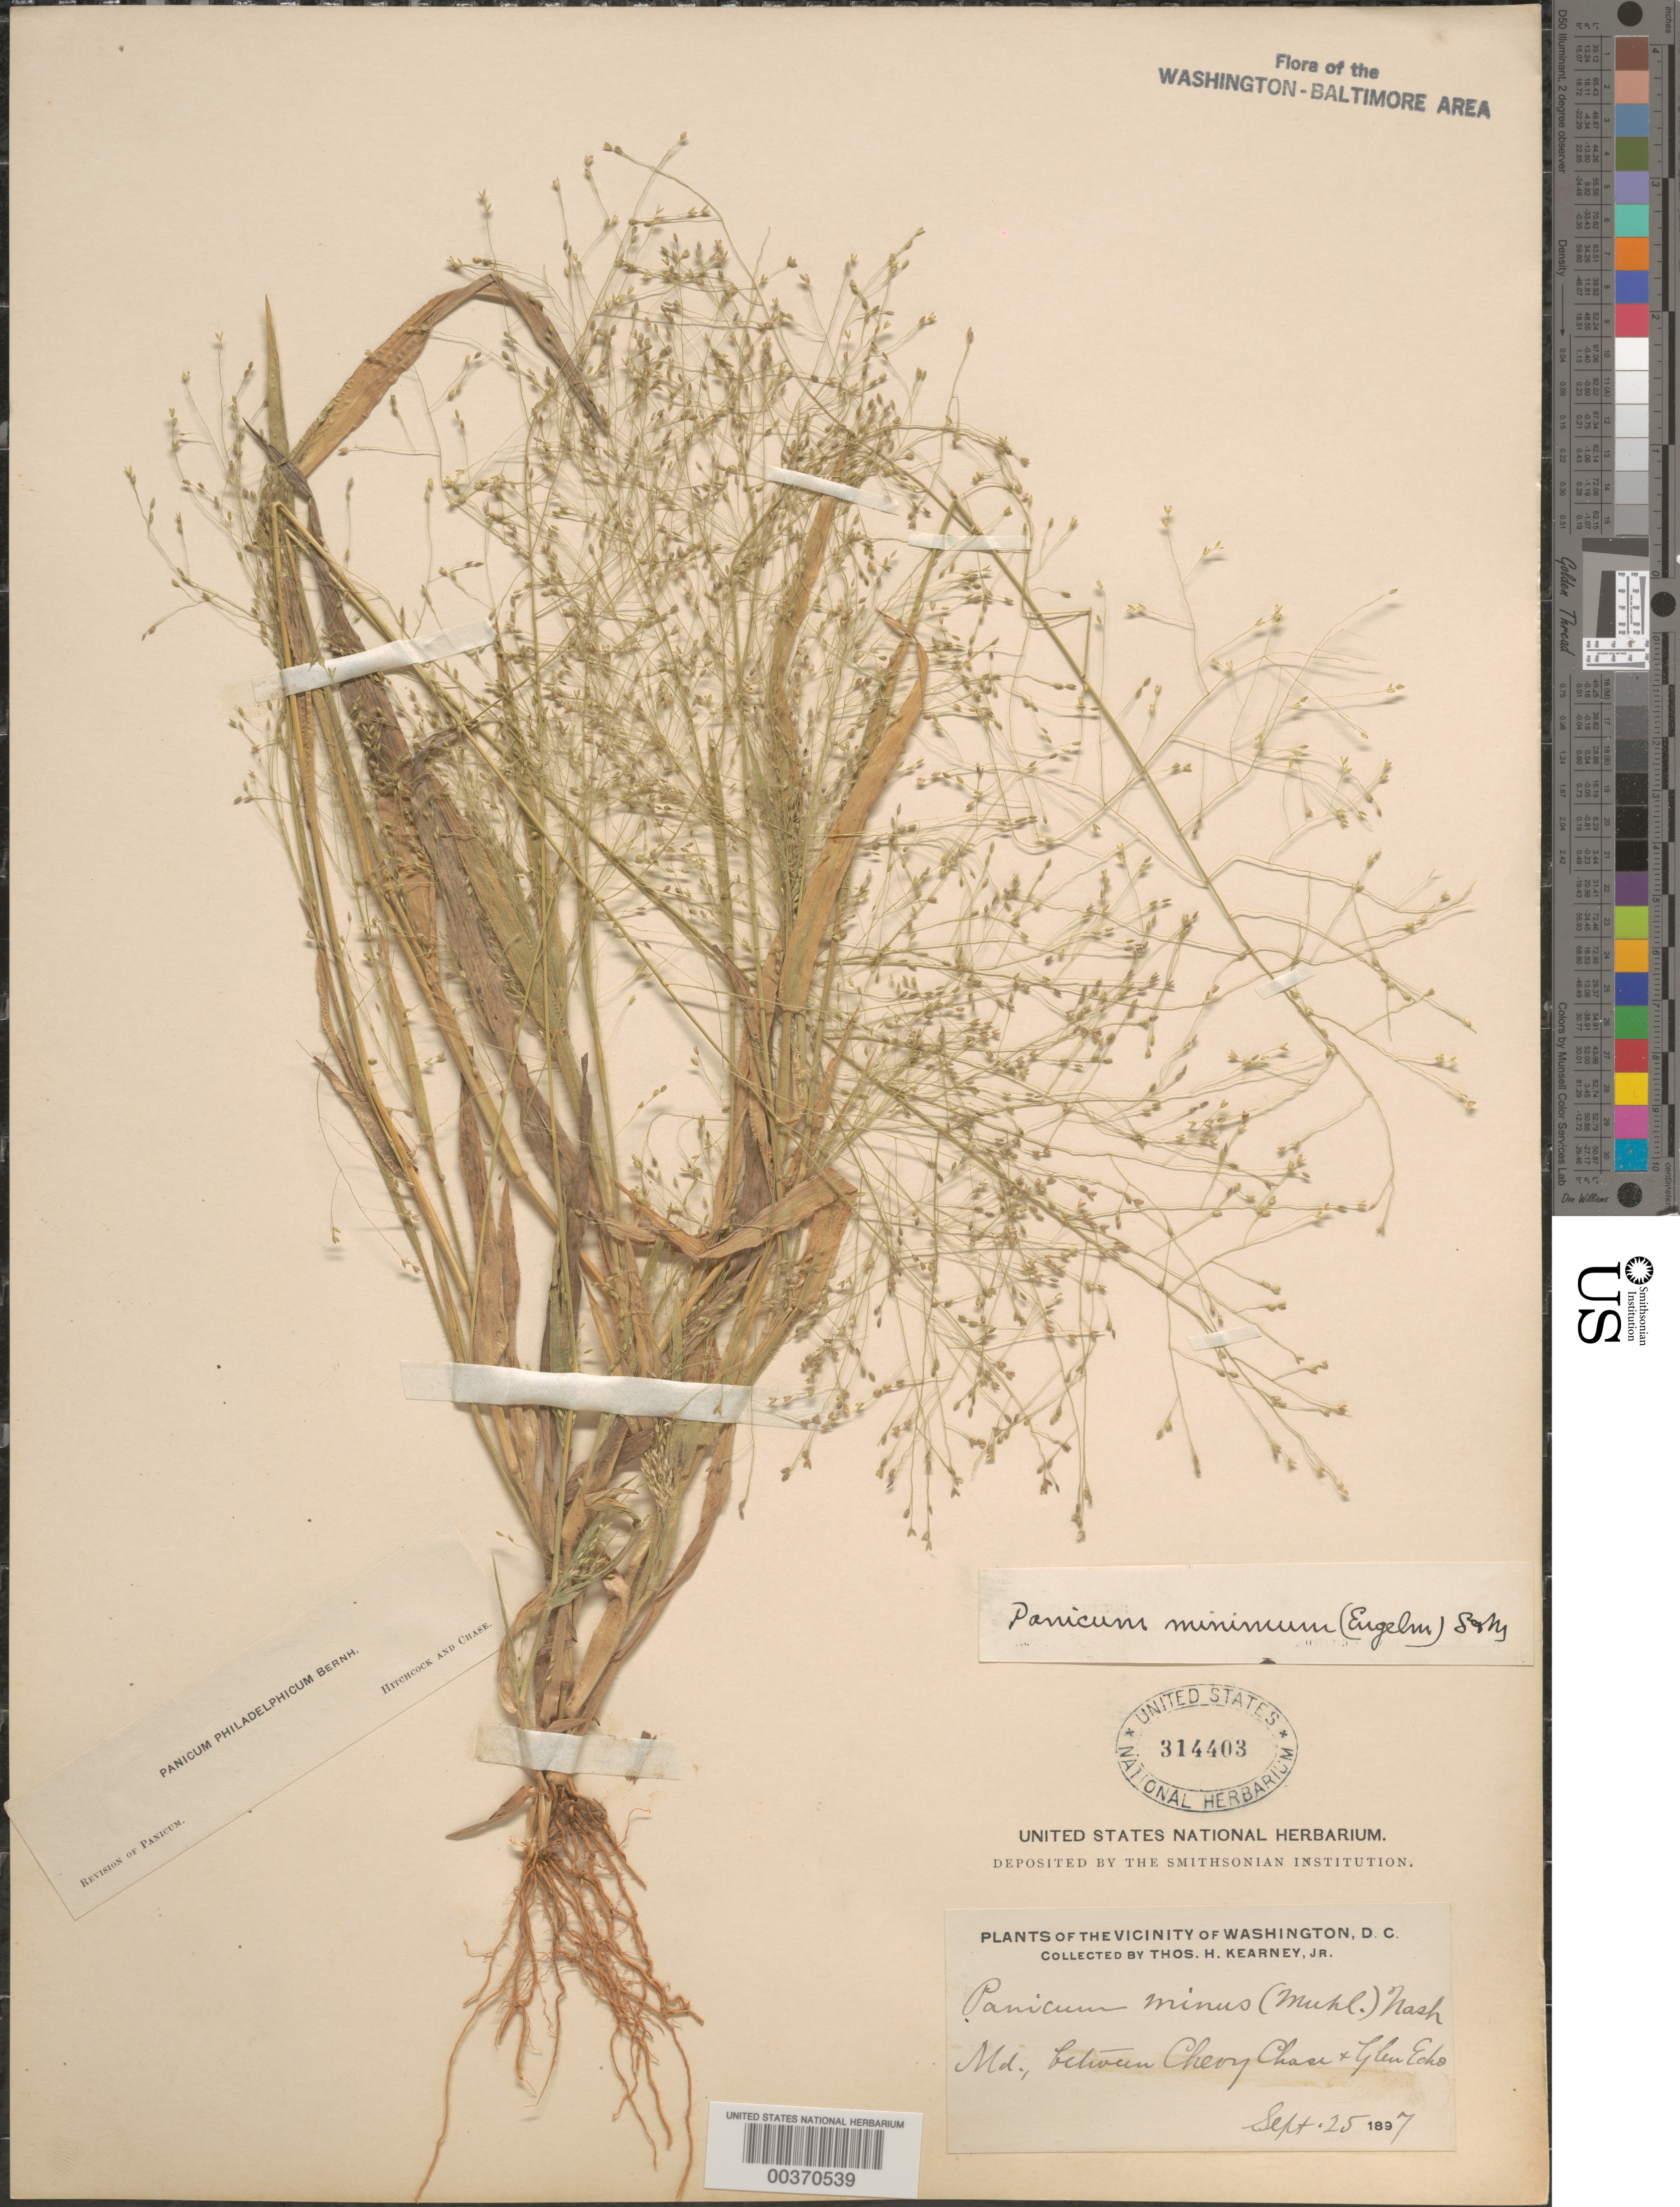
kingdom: Plantae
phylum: Tracheophyta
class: Liliopsida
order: Poales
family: Poaceae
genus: Panicum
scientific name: Panicum philadelphicum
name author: Bernh. ex Trin.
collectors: T. H. Kearney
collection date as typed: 25 Sep 1897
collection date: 1897-09-25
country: United States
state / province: Maryland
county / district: Montgomery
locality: Chevy Chase and Glen Echo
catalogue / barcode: US 314403